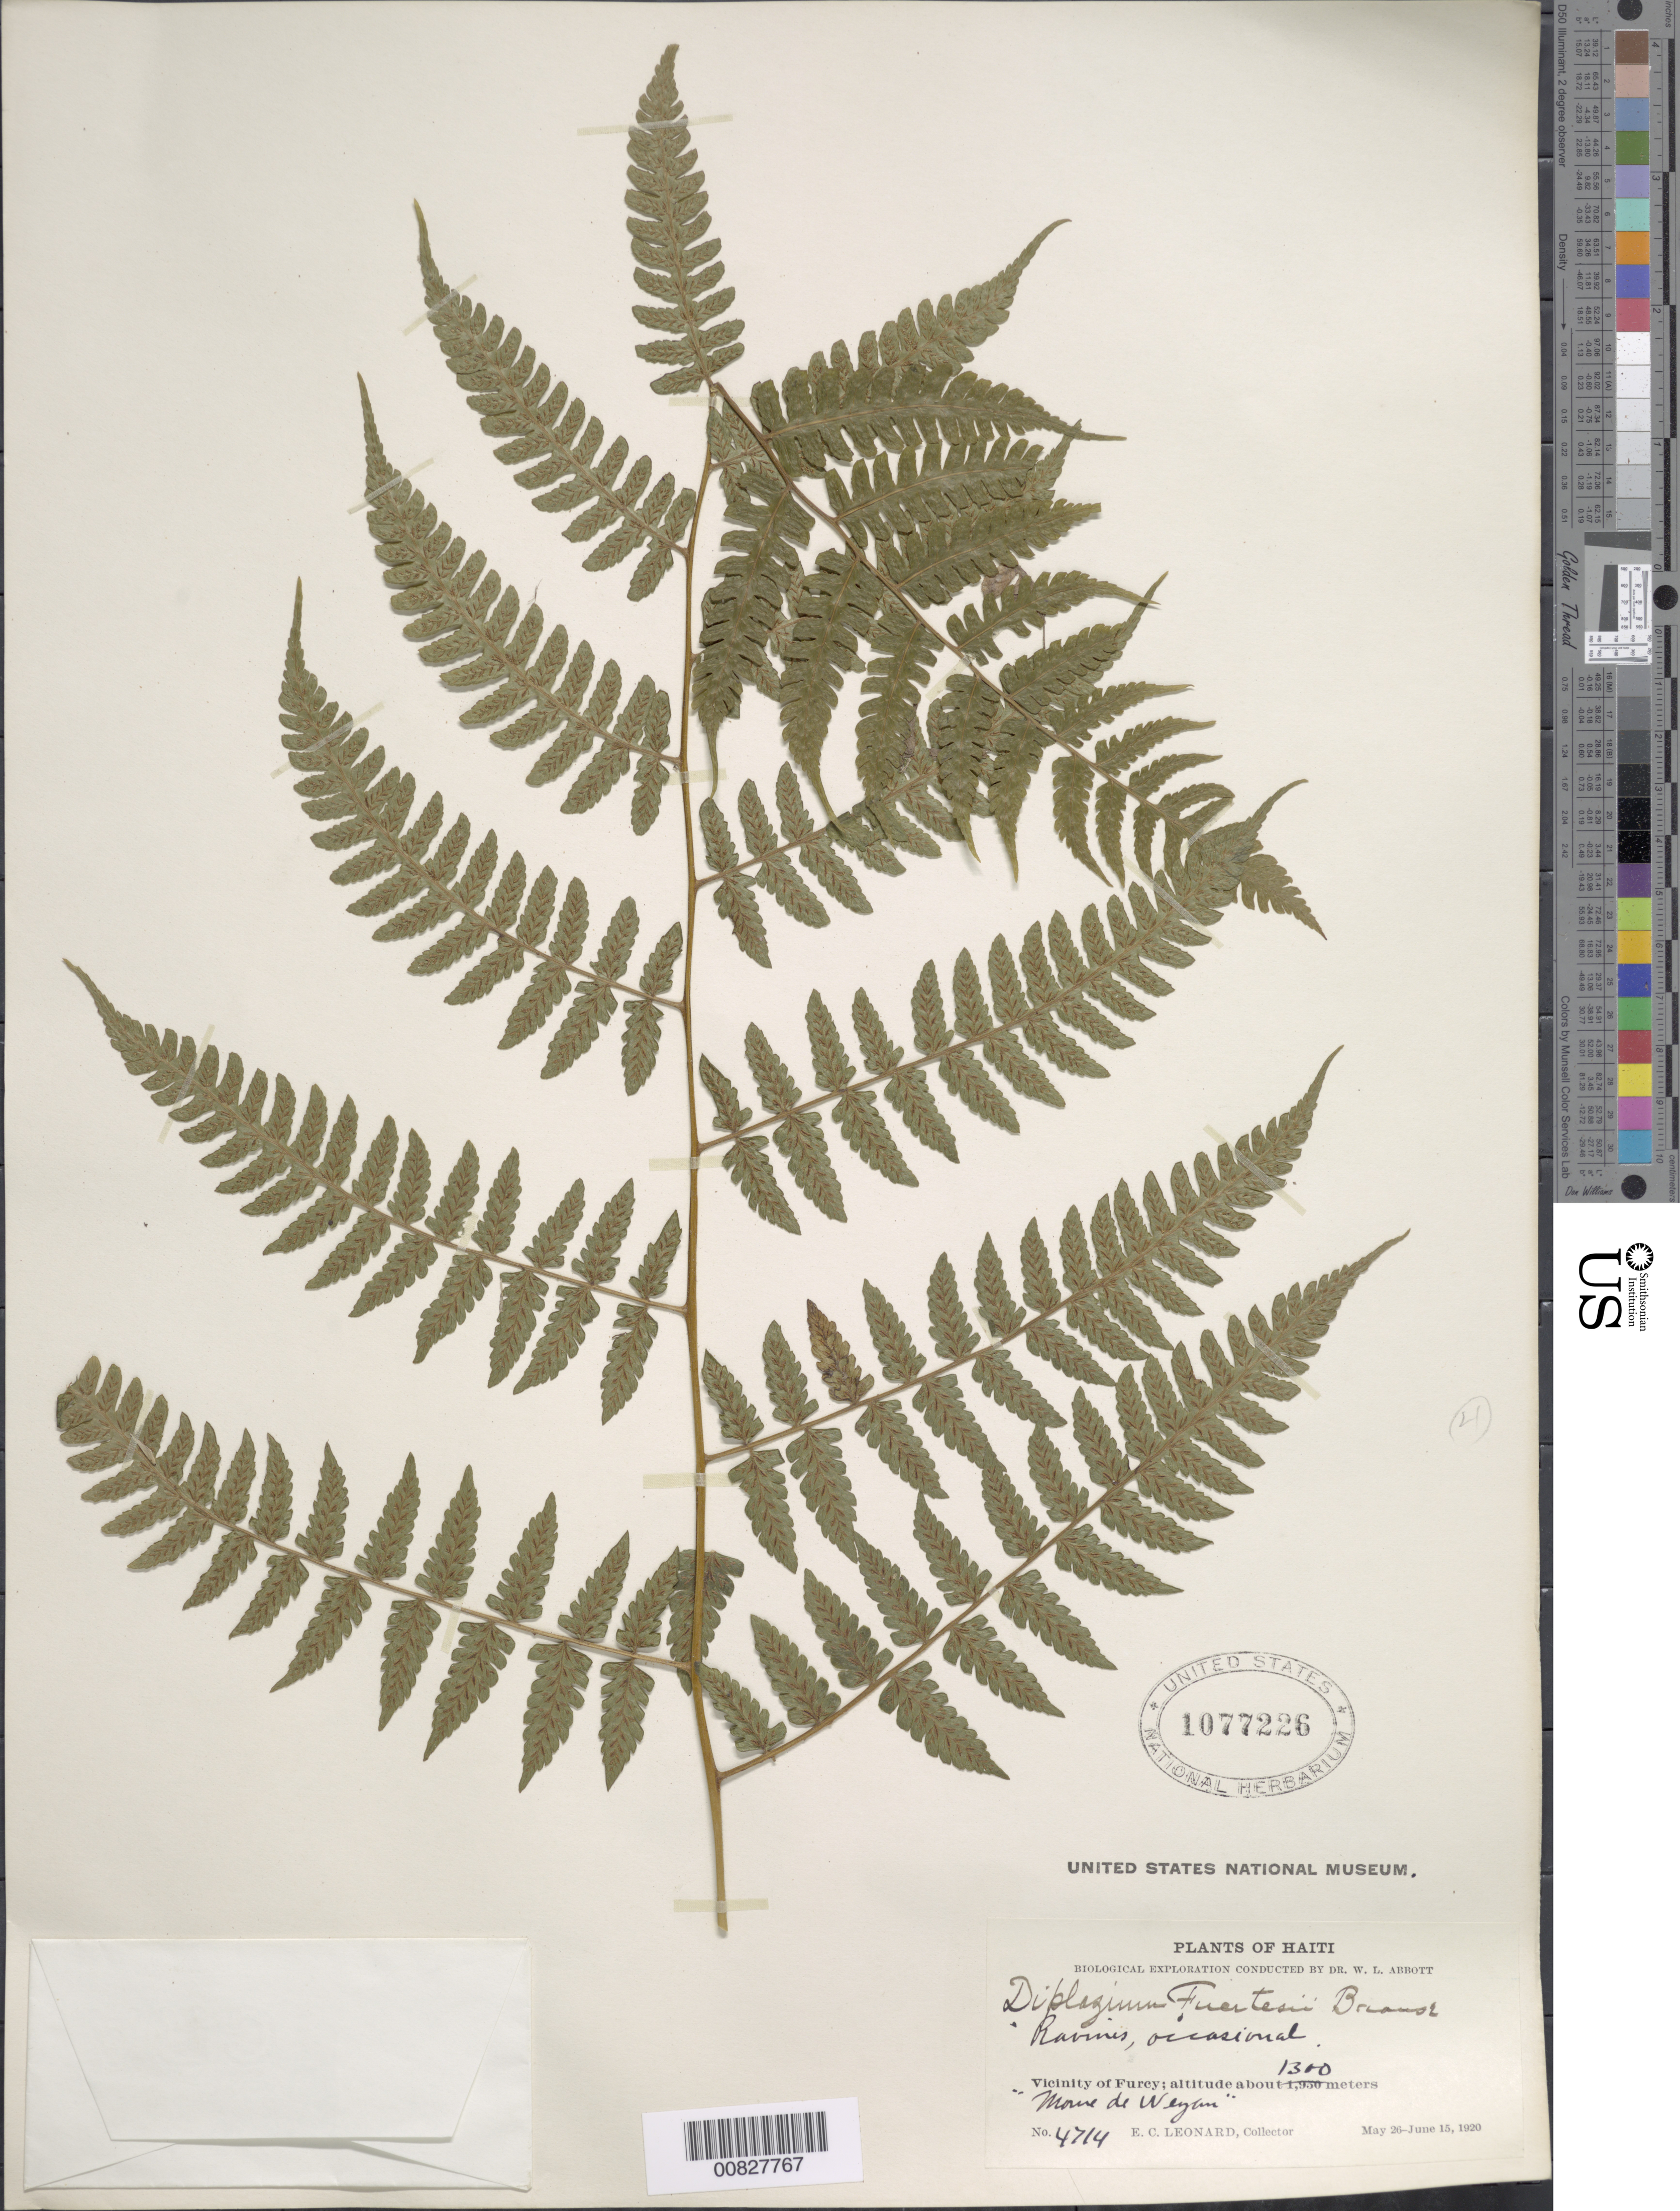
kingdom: Plantae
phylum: Tracheophyta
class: Polypodiopsida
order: Polypodiales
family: Athyriaceae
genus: Diplazium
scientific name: Diplazium fuertesii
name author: Brause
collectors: E. C. Leonard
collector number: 4714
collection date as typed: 26 May 1920 to 15 Jun 1920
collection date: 1920-05-26/1920-06-15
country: Haiti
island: Hispaniola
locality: Furcy vicinity, Morne de Weyan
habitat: Ravine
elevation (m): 1300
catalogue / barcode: US 1077226